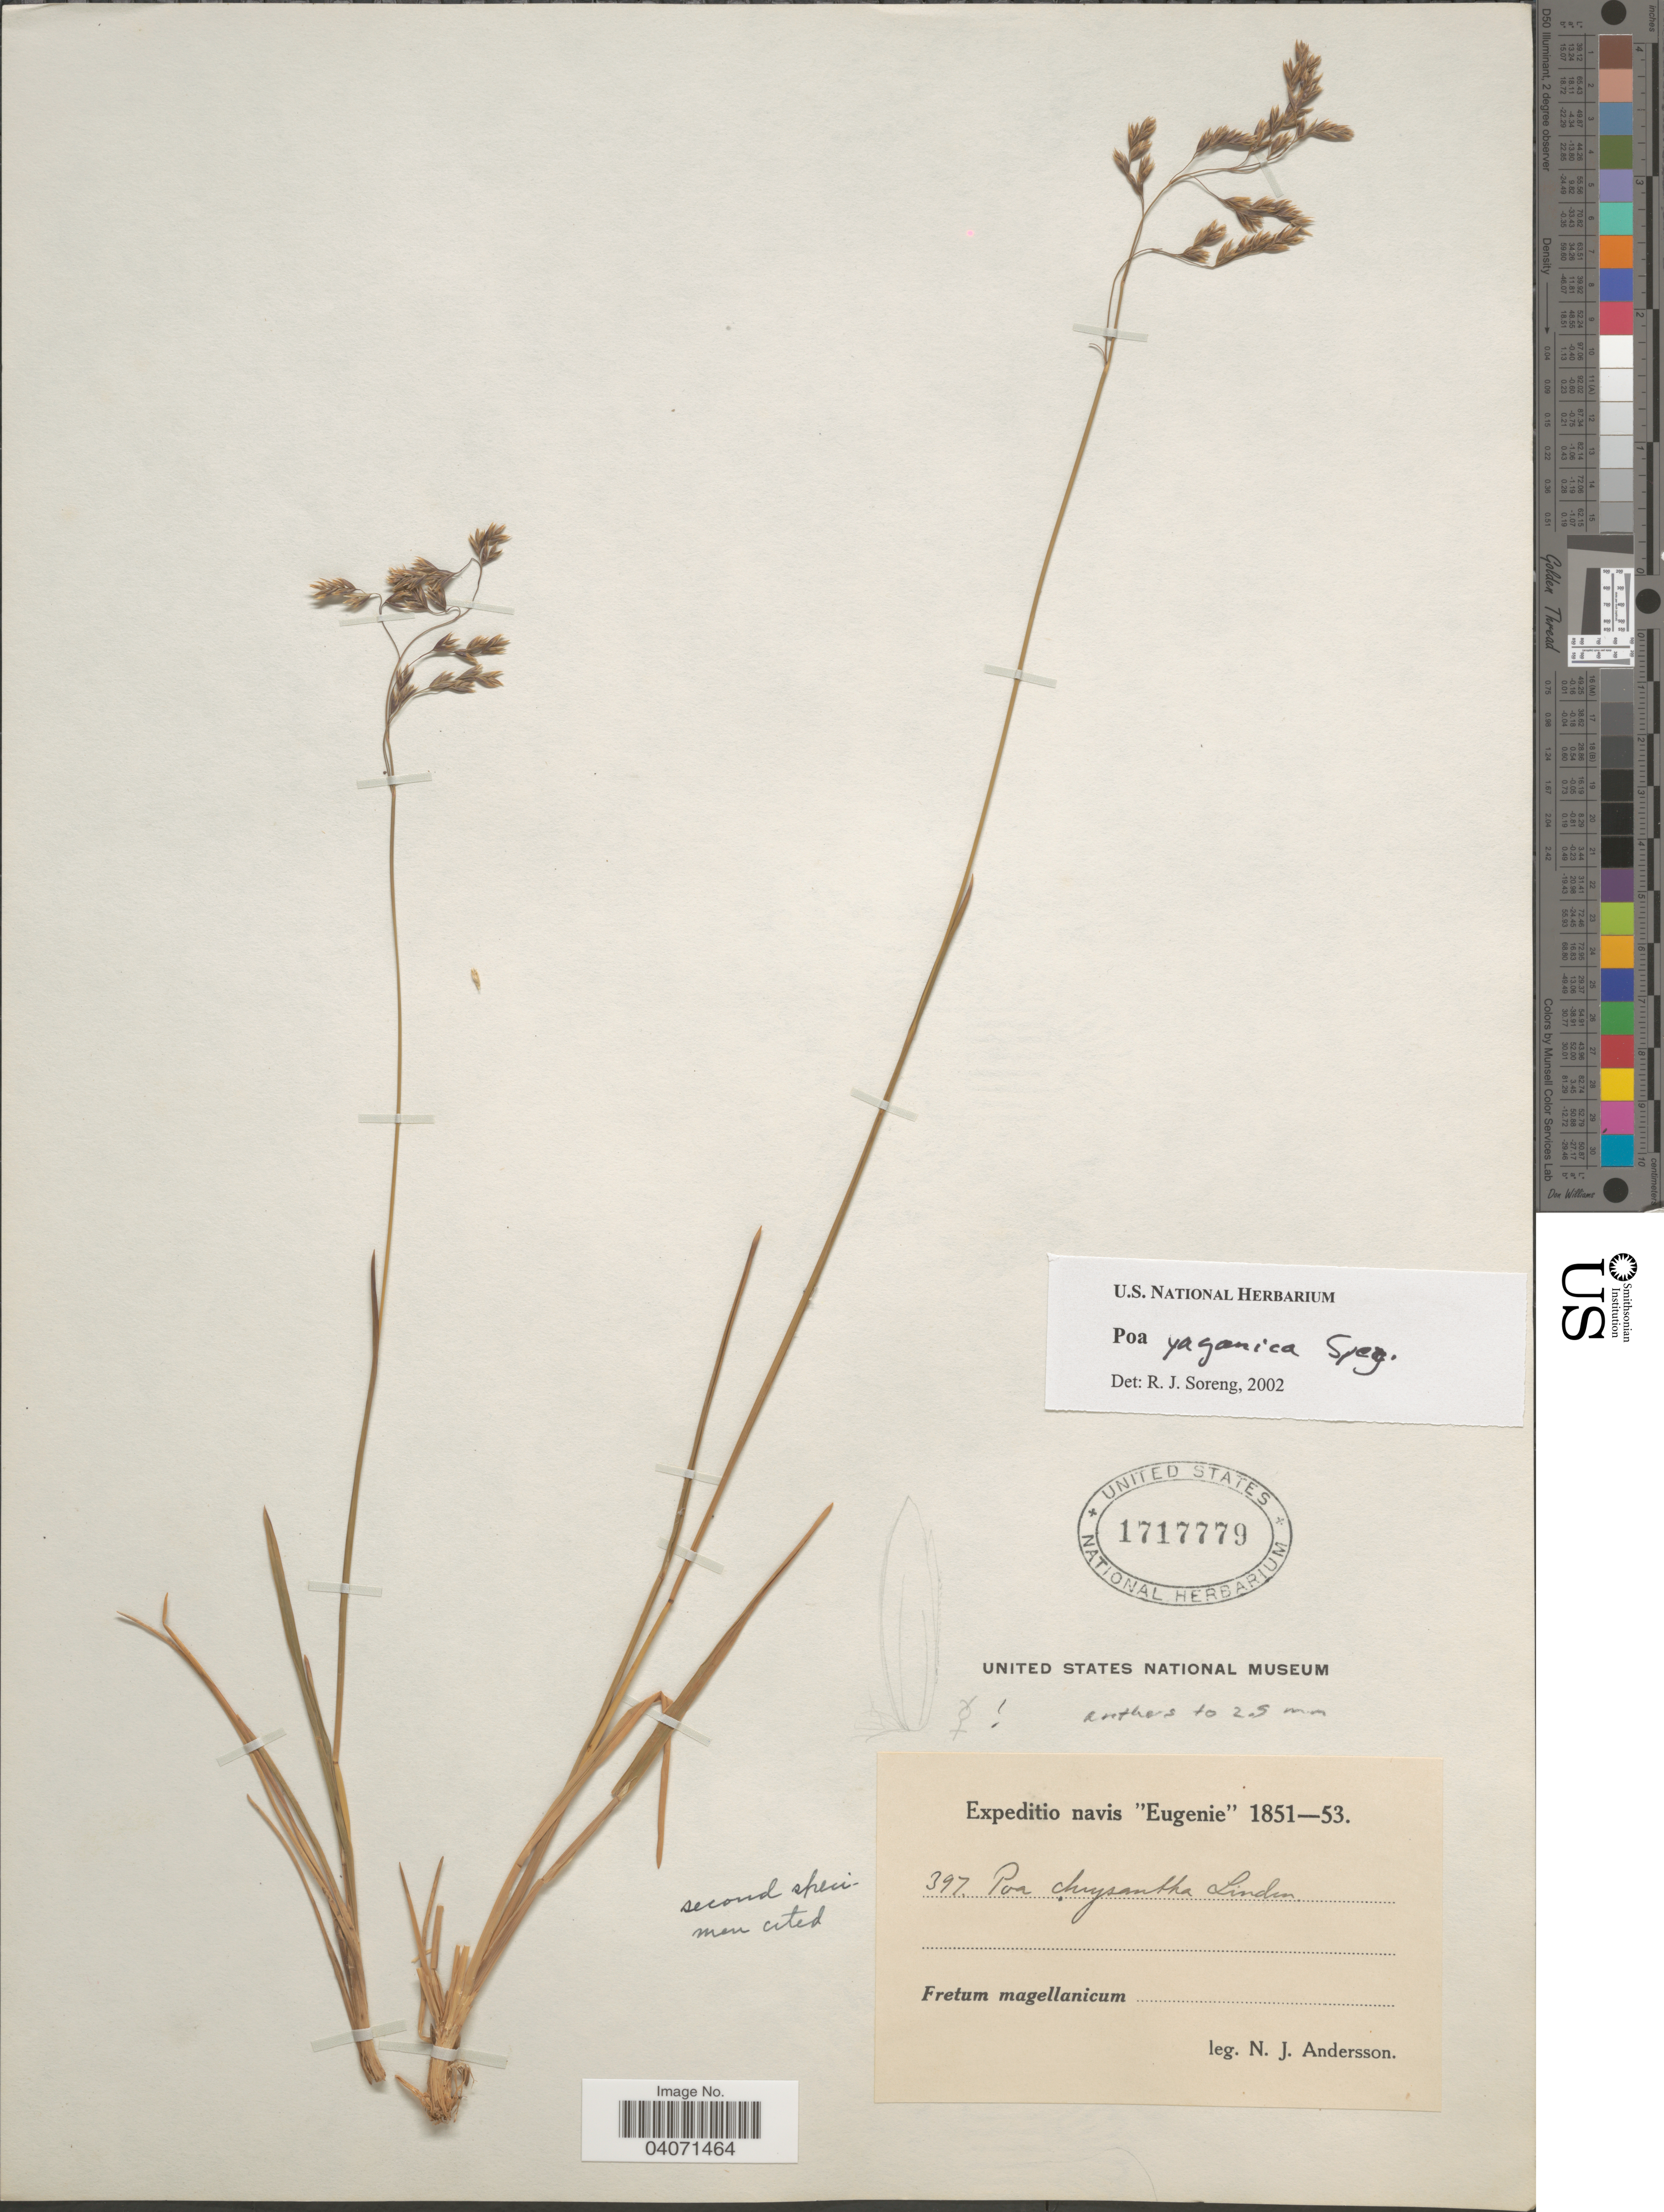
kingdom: Plantae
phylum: Tracheophyta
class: Liliopsida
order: Poales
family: Poaceae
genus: Poa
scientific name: Poa yaganica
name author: Speg.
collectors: N. J. Andersson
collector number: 397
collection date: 1851/1853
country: Chile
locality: Expeditio navis "Eugenie" 1851-53. Fretum magellanicum.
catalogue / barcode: US 1717779